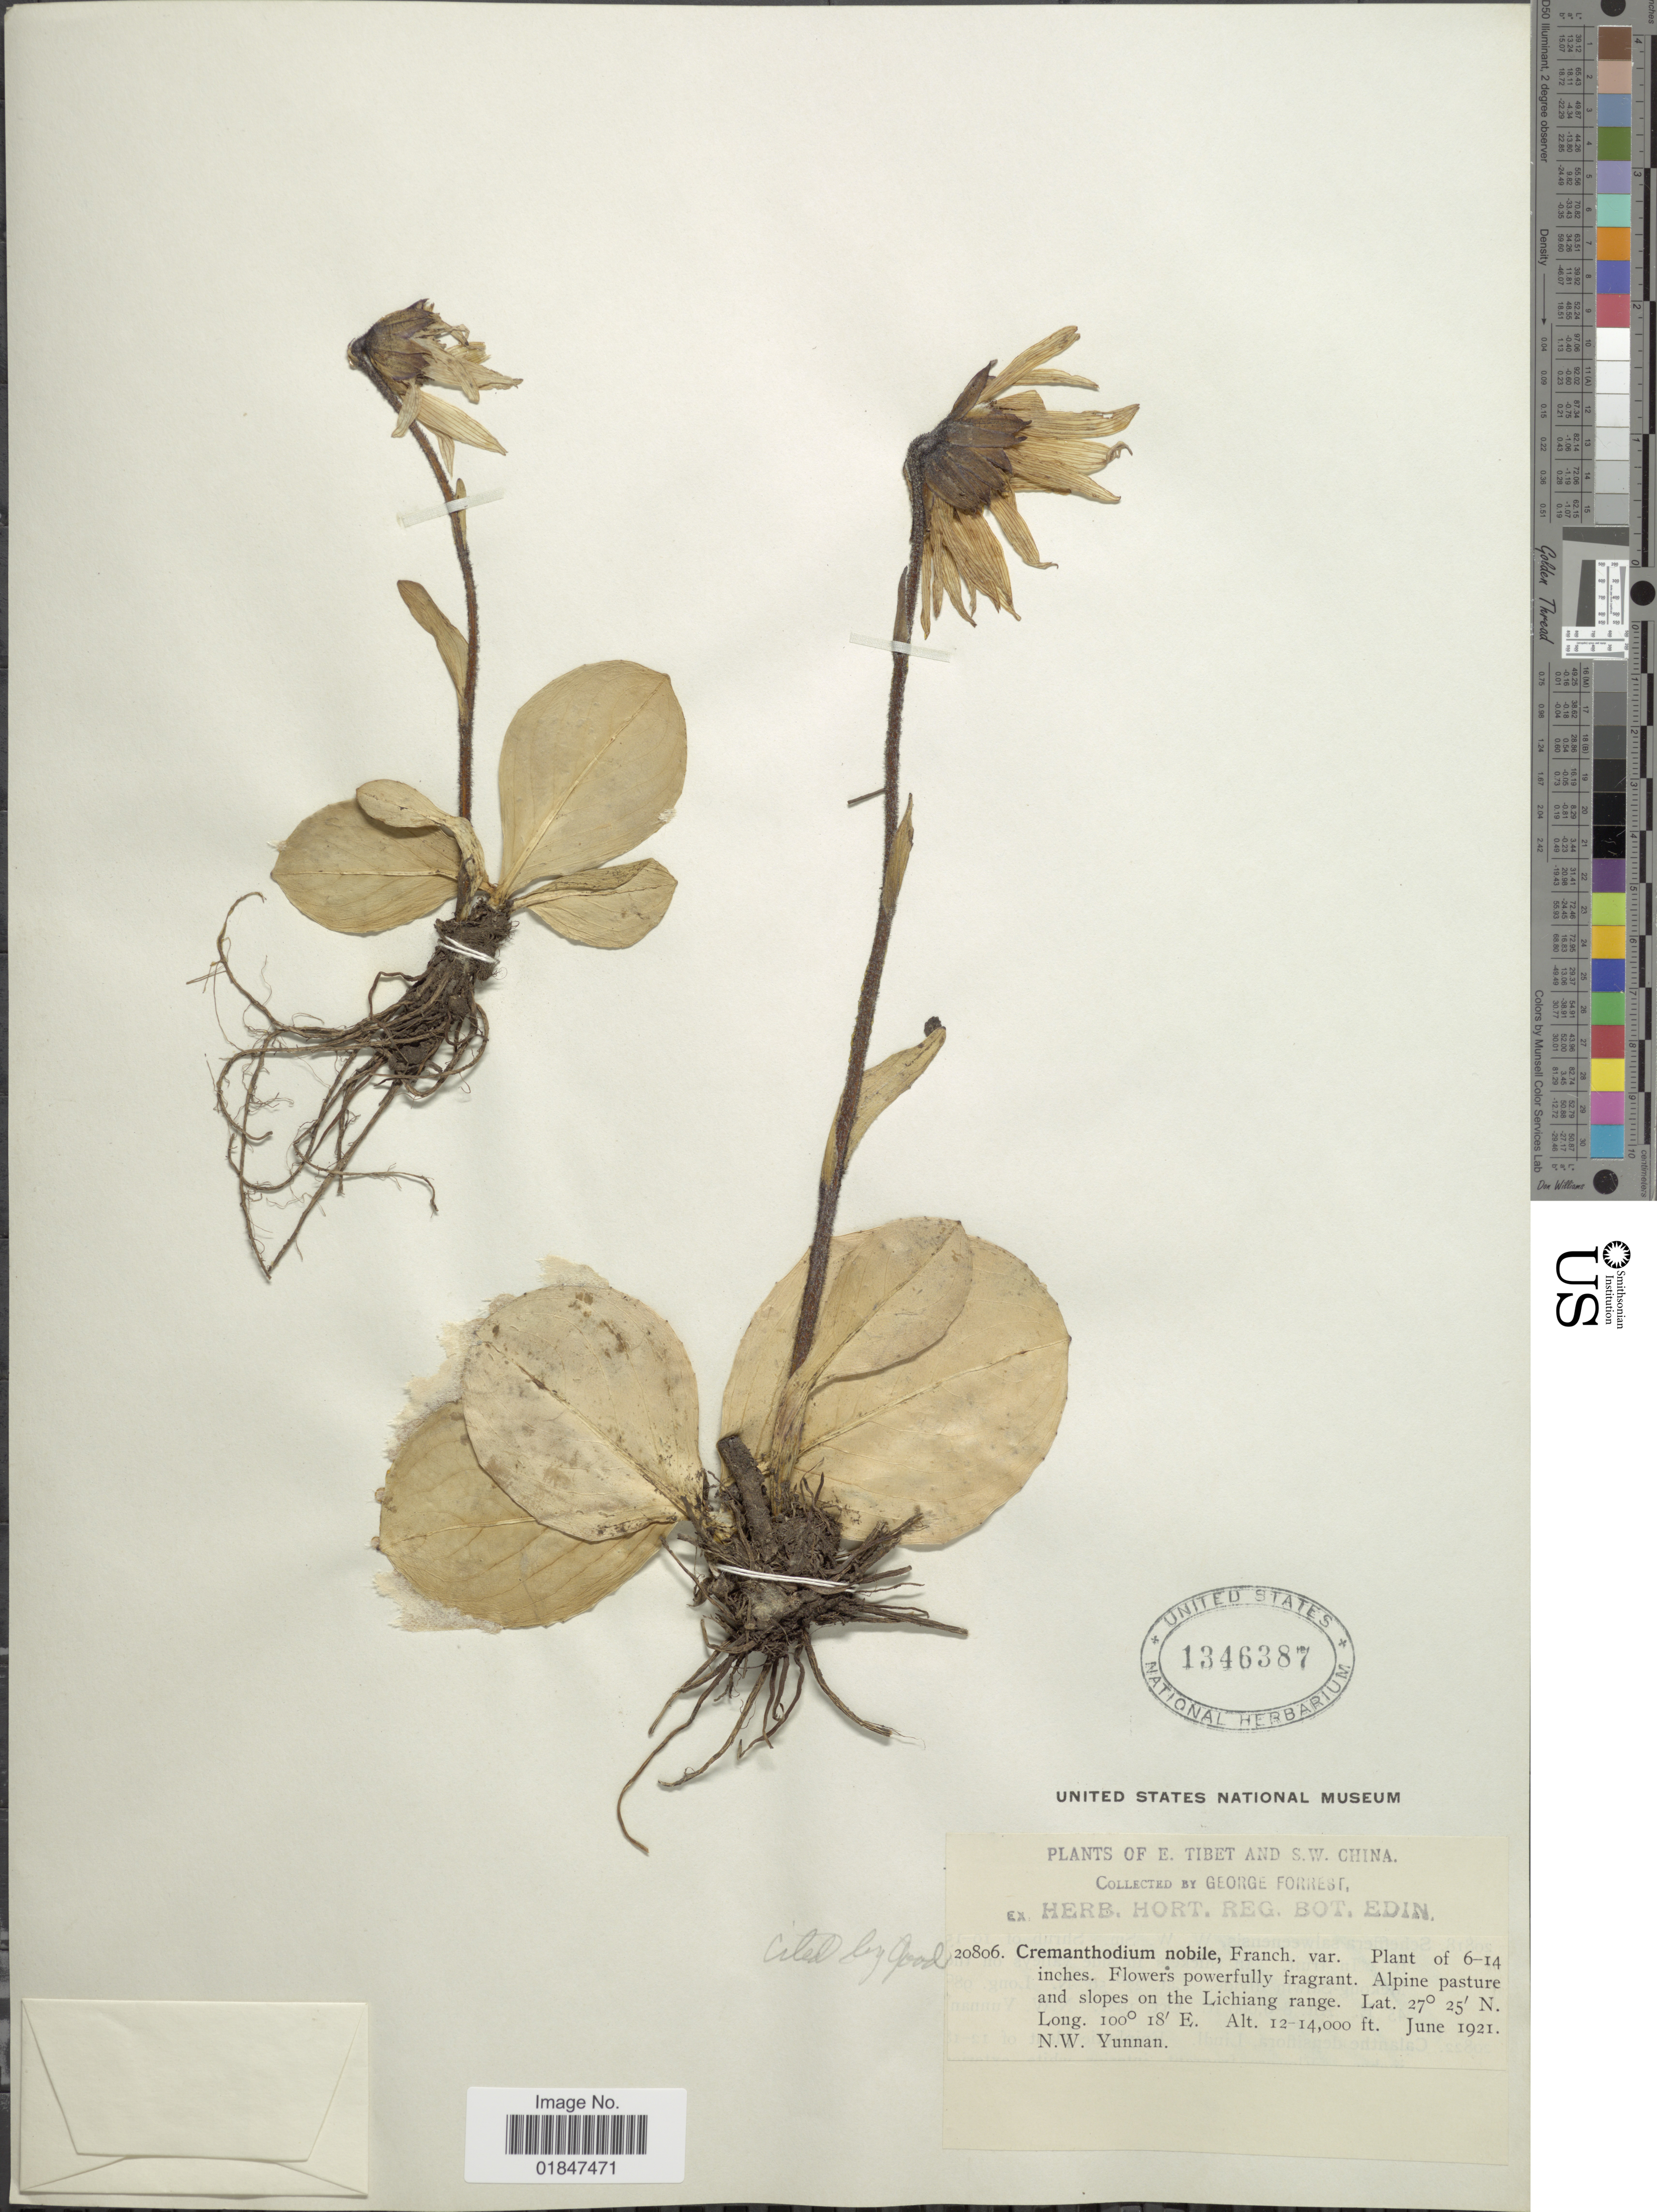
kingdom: Plantae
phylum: Tracheophyta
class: Magnoliopsida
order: Asterales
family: Asteraceae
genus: Cremanthodium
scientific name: Cremanthodium nobile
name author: (Franch.) Diels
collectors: G. Forrest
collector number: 20806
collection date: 1921-06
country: China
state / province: Yunnan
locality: E. Tibet and S.W. China, Alpine pasture and slopes on the Lichiang range, N.W. Yunnan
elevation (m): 3658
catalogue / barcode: US 1346387